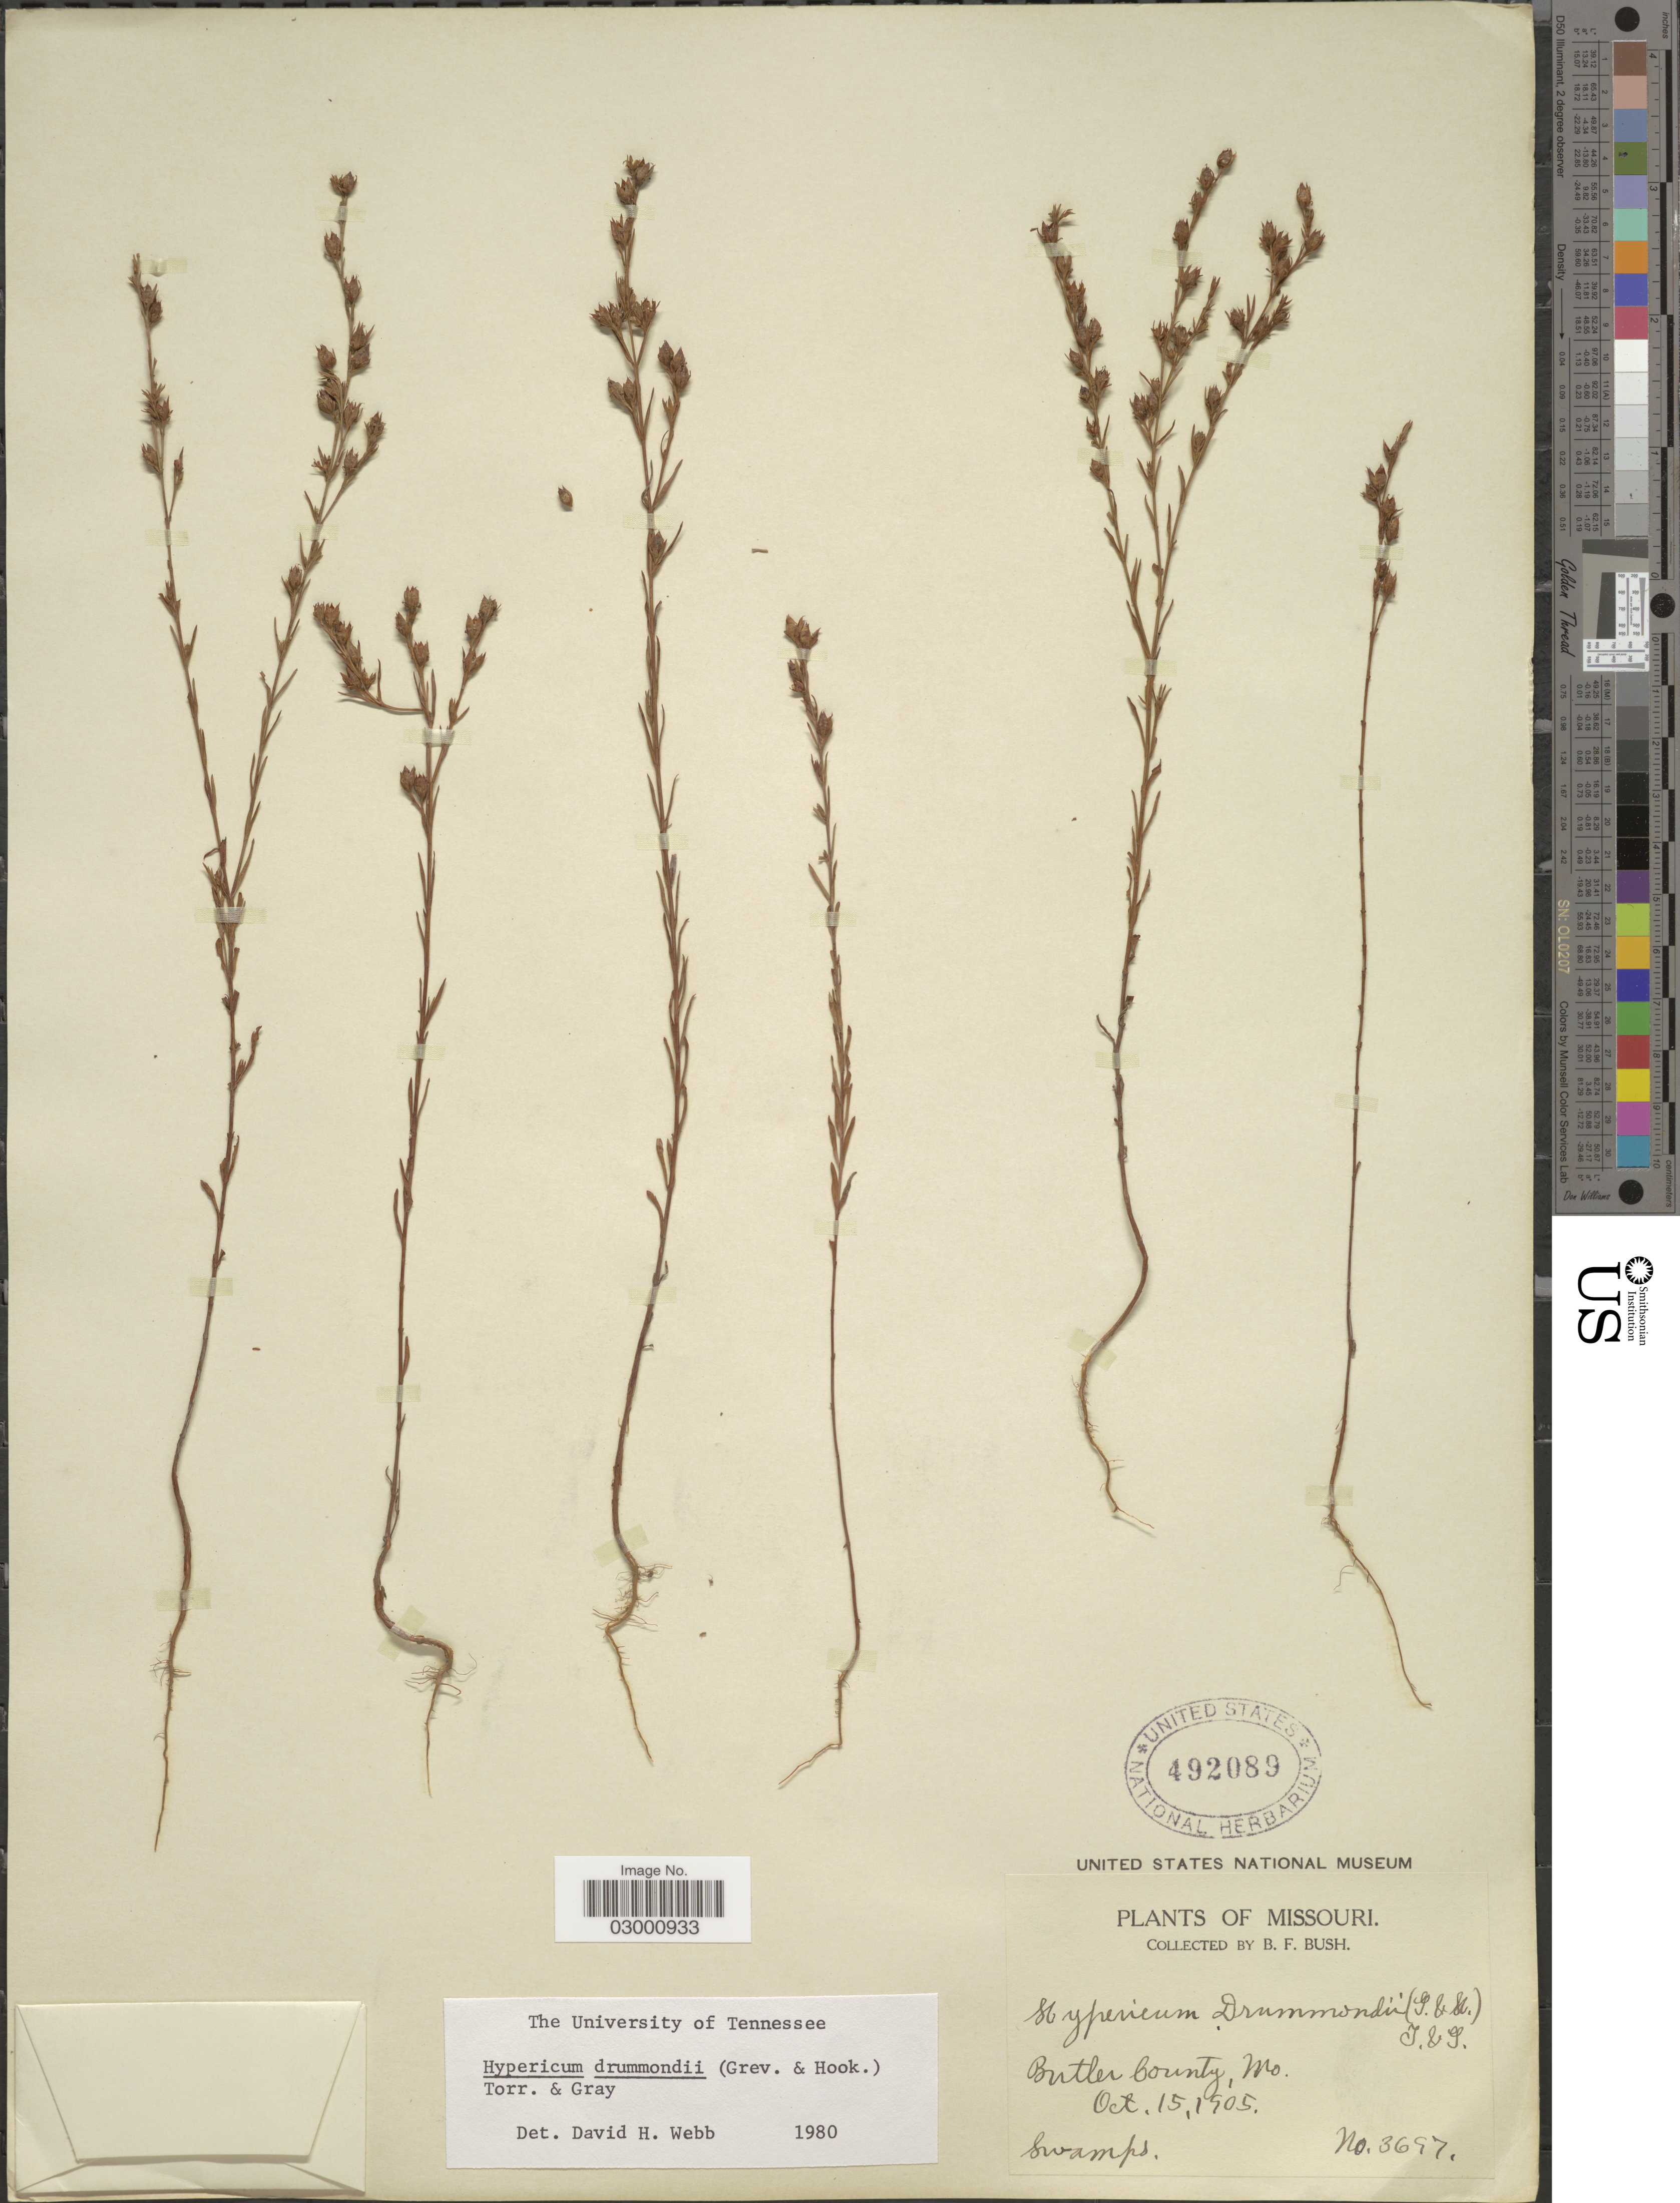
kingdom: Plantae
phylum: Tracheophyta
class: Magnoliopsida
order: Malpighiales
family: Hypericaceae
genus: Hypericum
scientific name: Hypericum drummondii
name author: (Grev. & Hook.) Torr. & A. Gray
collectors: B. F. Bush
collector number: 3697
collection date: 1905-10-15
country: United States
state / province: Missouri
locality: Butler County.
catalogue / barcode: US 492089